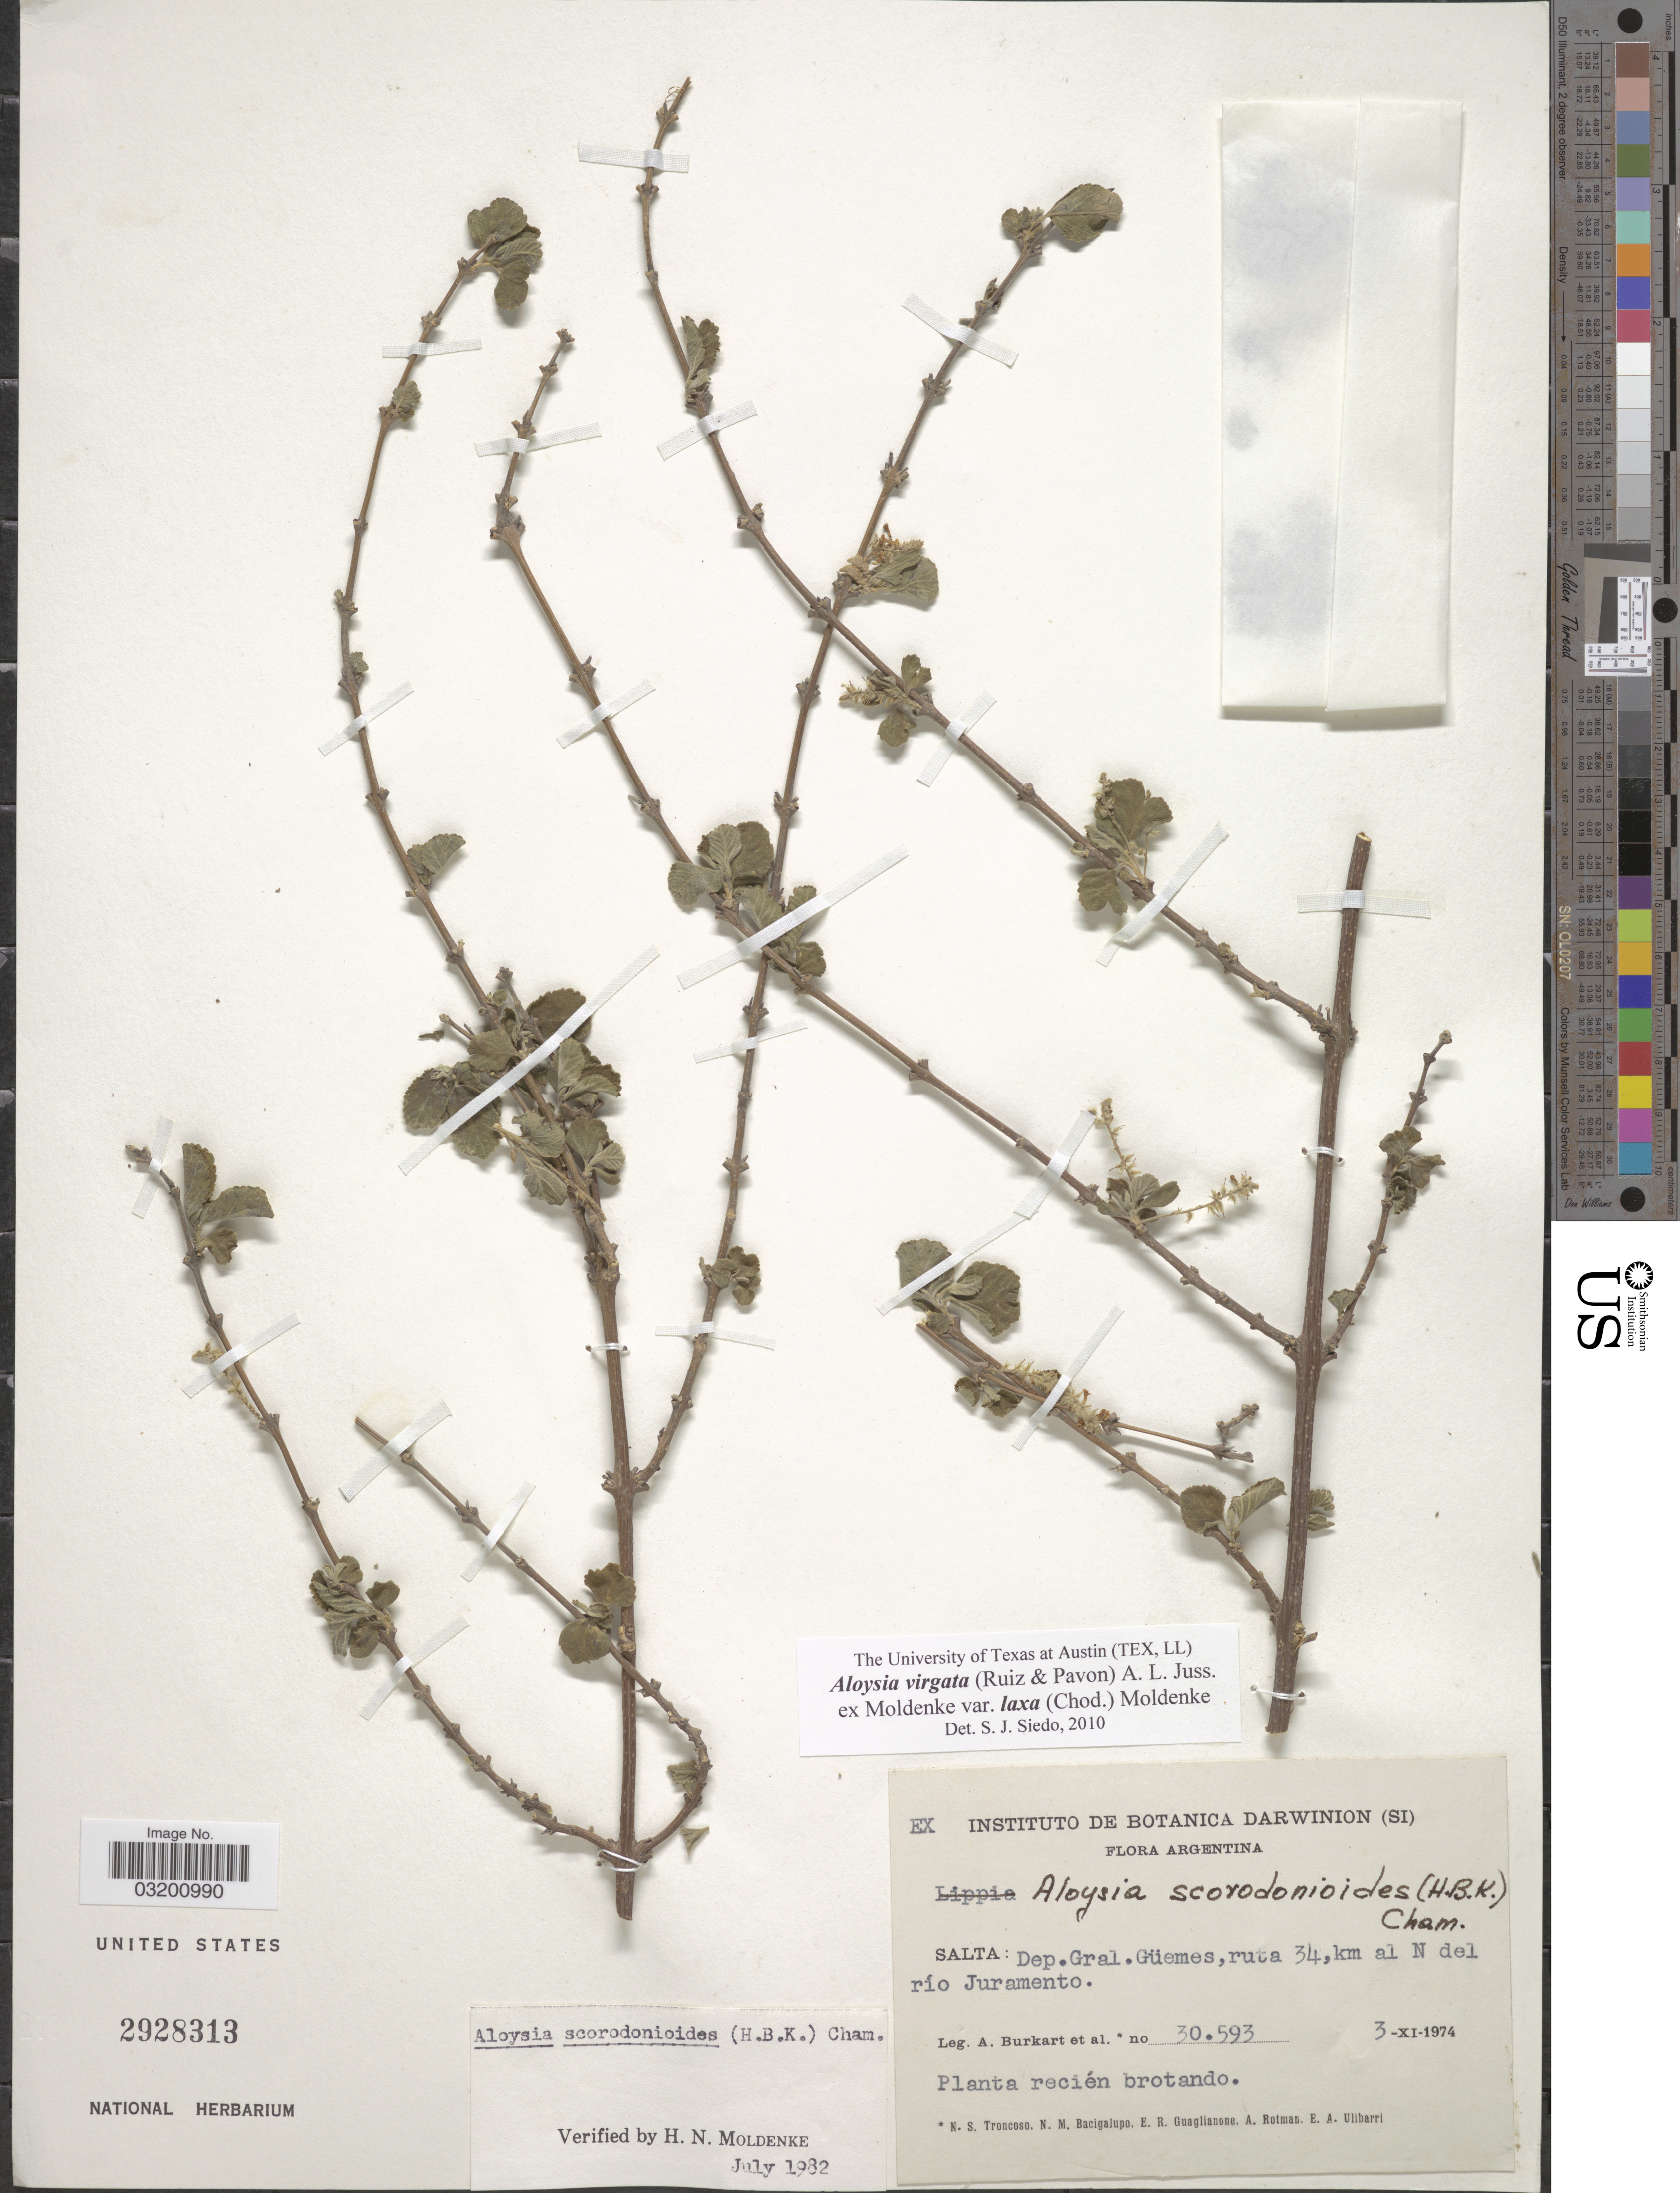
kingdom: Plantae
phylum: Tracheophyta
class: Magnoliopsida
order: Lamiales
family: Verbenaceae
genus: Aloysia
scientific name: Aloysia virgata var. laxa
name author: (Chodat) Moldenke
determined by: Siedo, S. J.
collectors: A. E. Burkart & et al.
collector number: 30593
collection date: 1974-11-03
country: Argentina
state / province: Salta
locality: Dep. Gral. Güemes, ruta 34, km al N del río Juramento.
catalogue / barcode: US 2928313